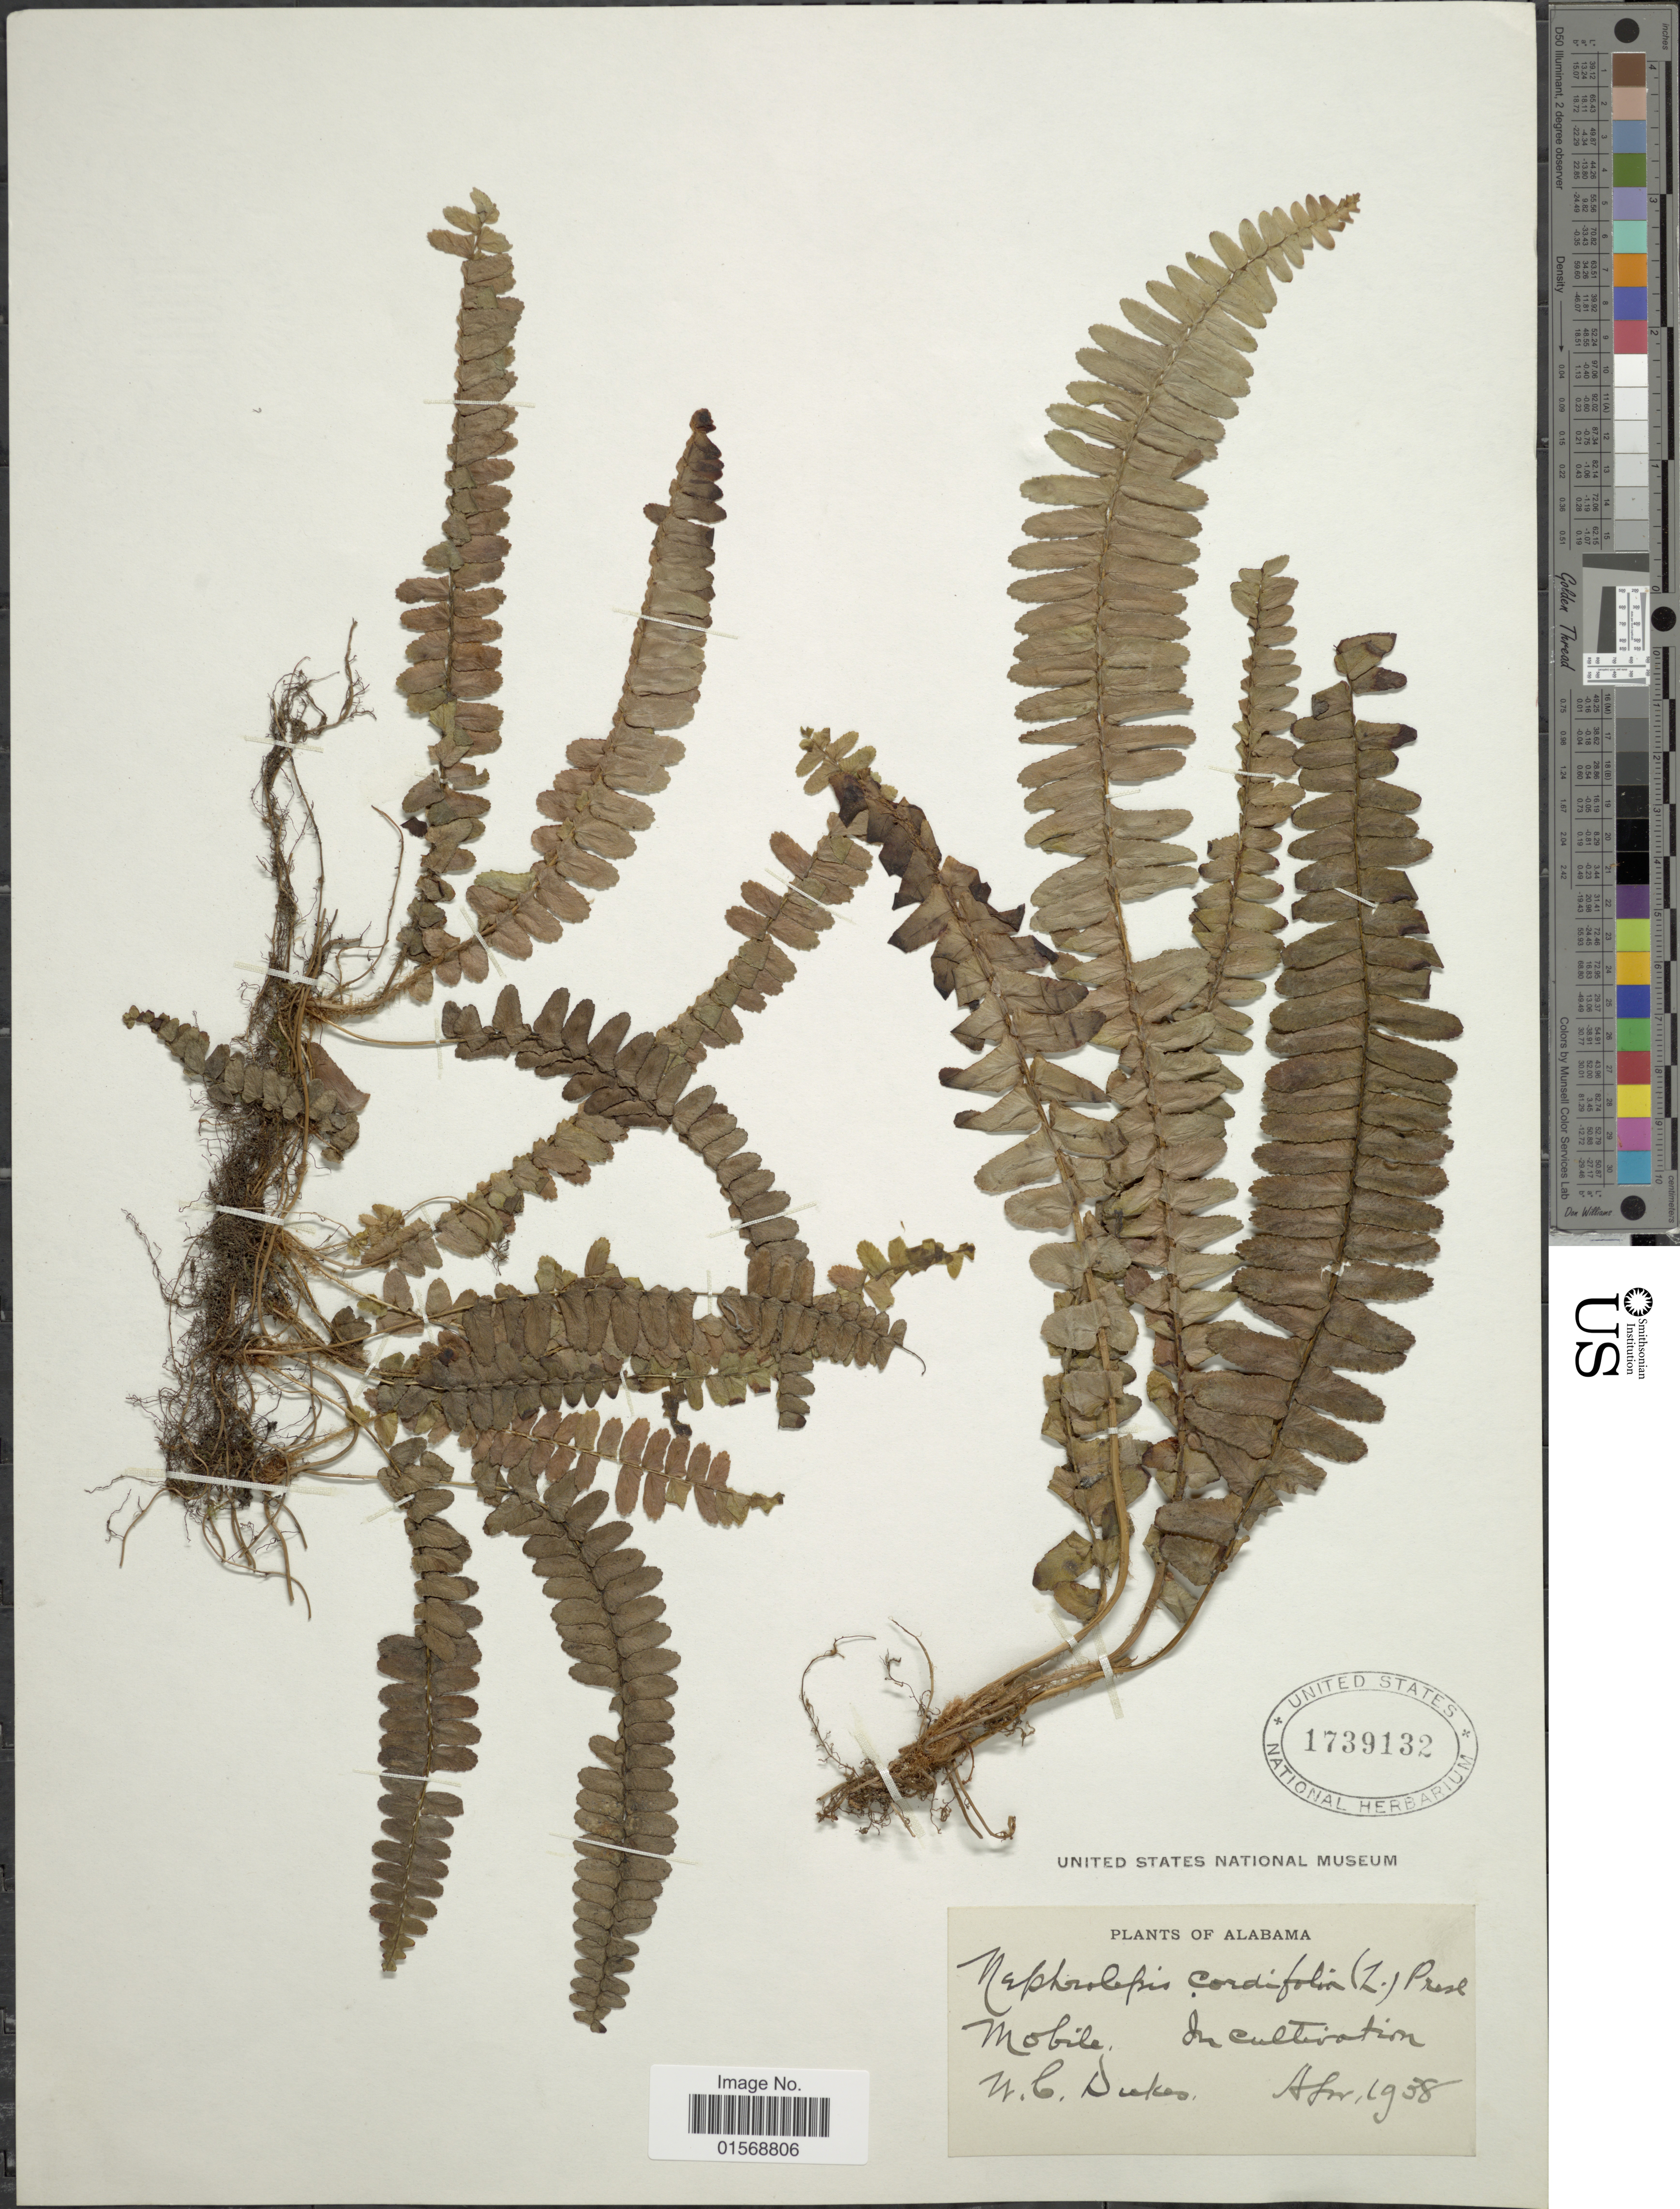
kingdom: Plantae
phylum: Tracheophyta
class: Polypodiopsida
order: Polypodiales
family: Nephrolepidaceae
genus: Nephrolepis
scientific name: Nephrolepis cordifolia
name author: (L.) C. Presl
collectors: W. C. Dukes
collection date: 1938-04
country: United States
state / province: Alabama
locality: Mobile.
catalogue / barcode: US 1739132